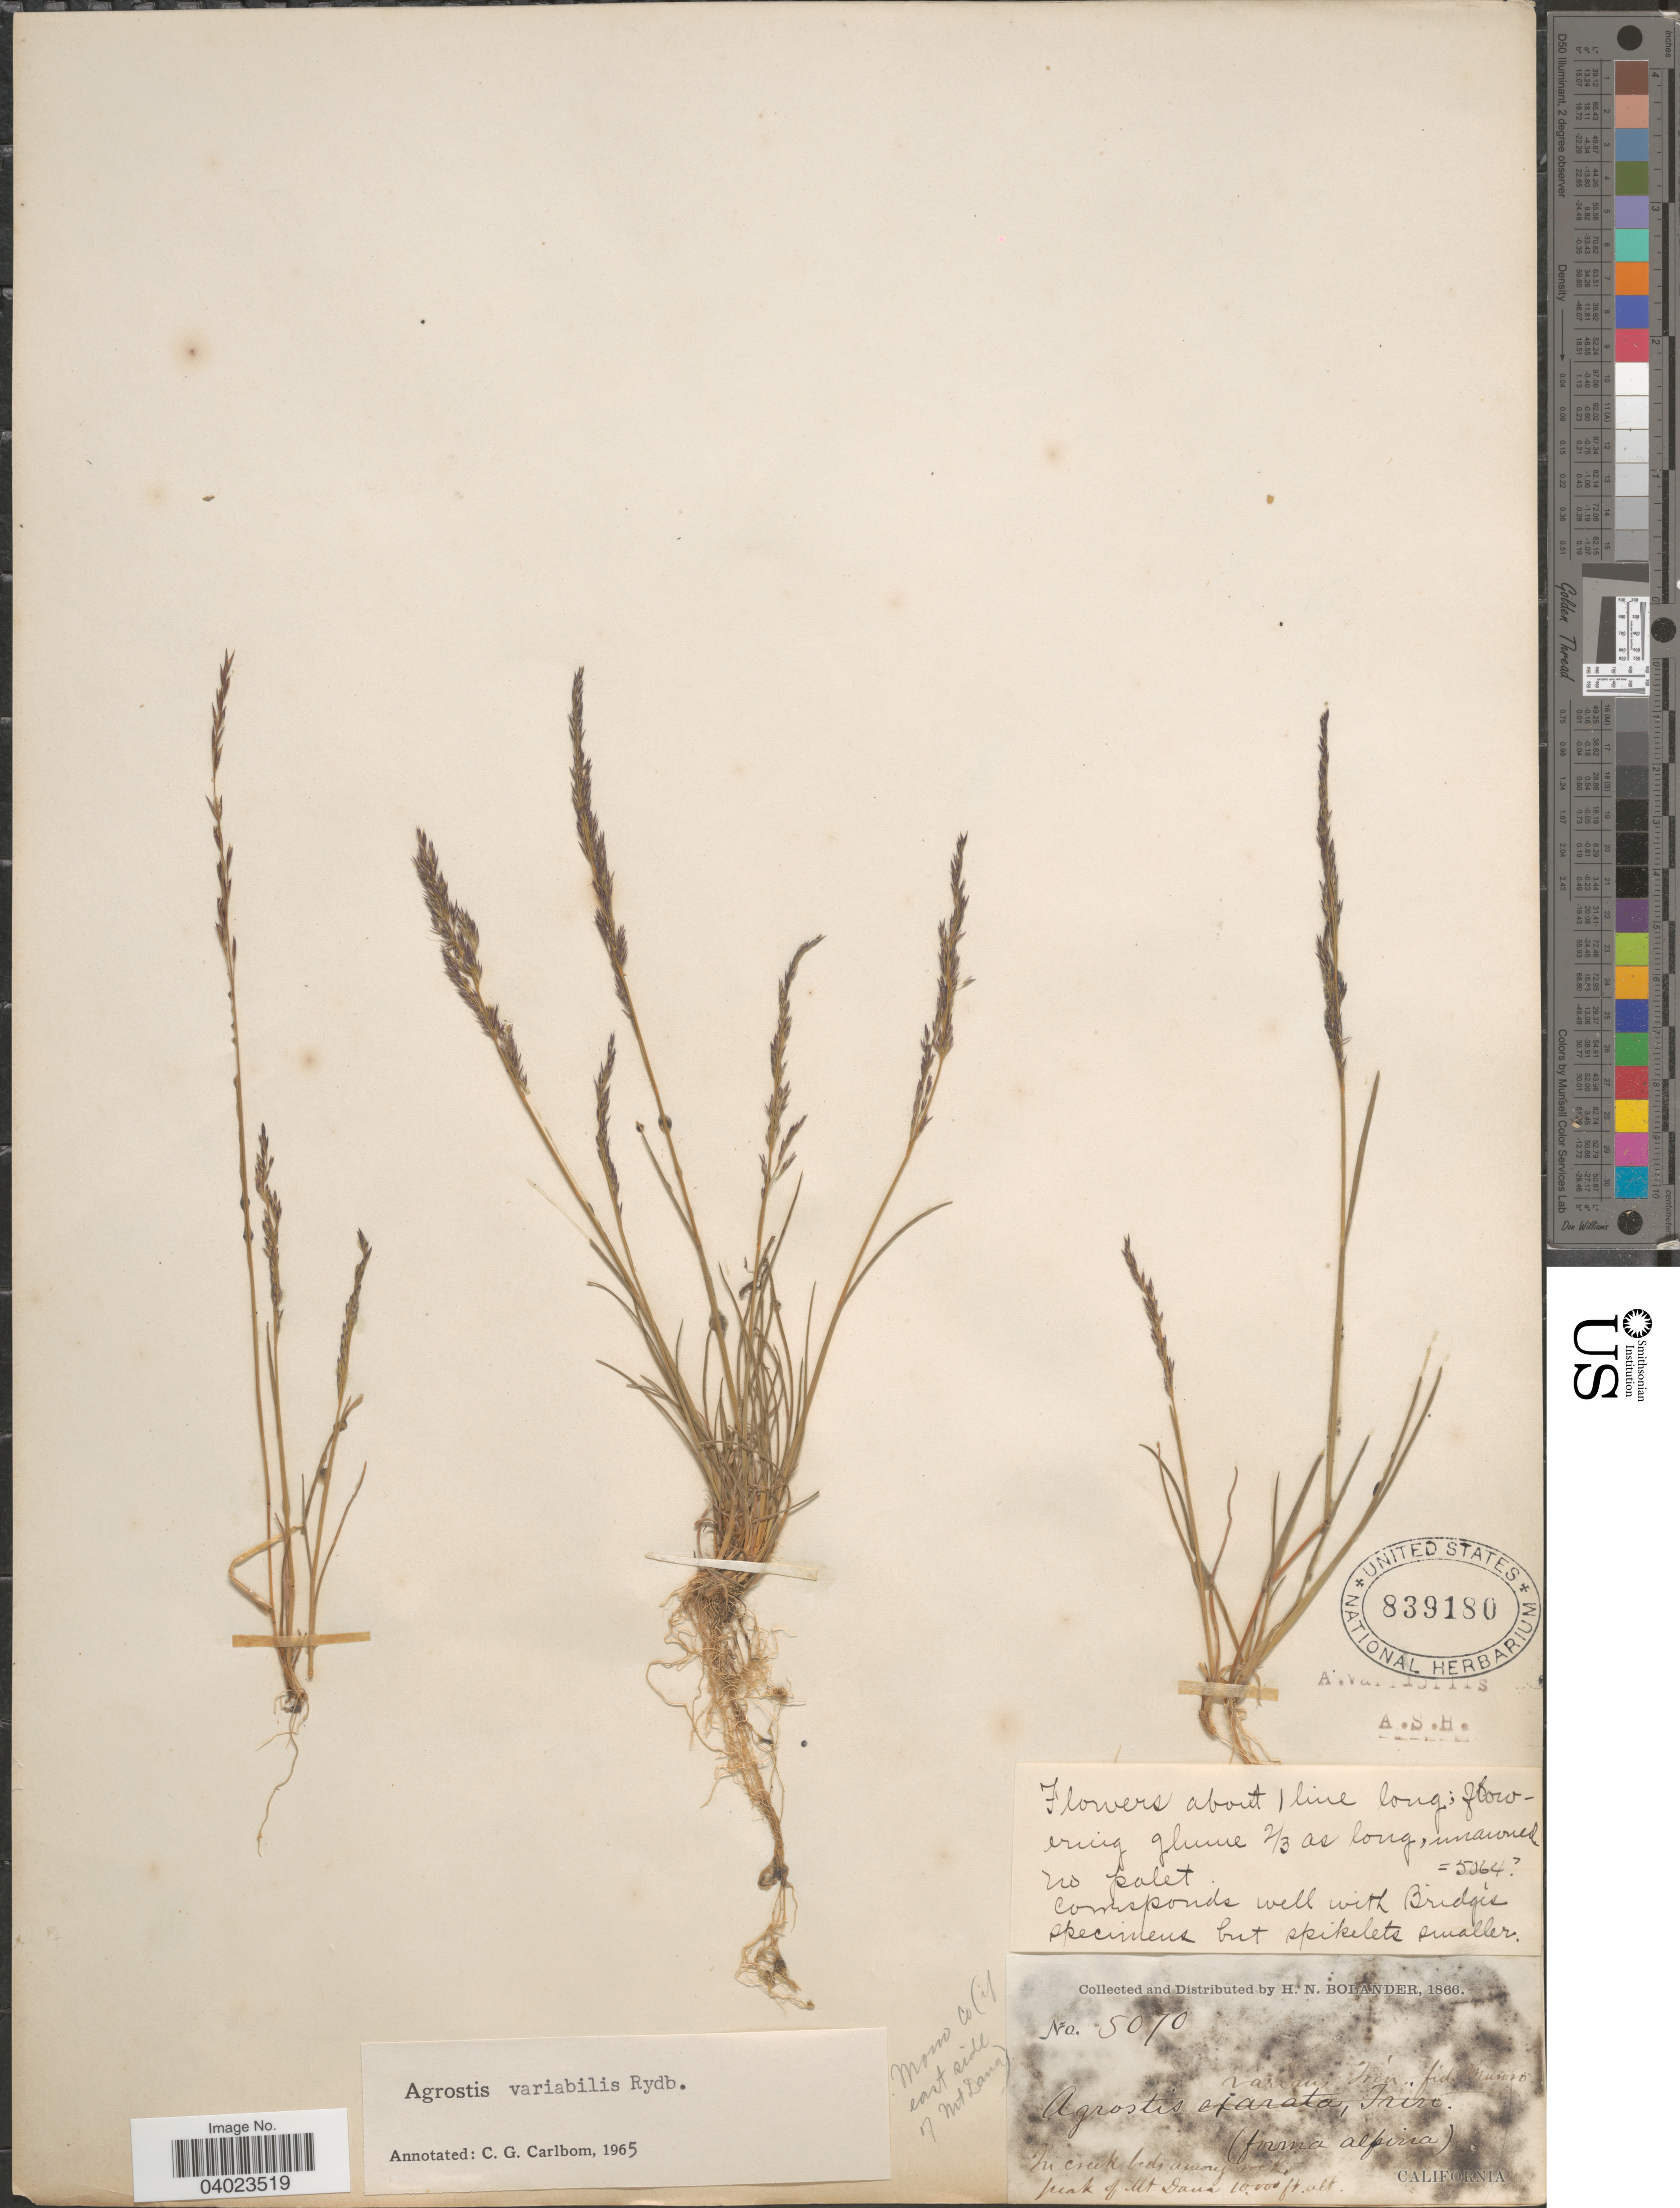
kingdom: Plantae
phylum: Tracheophyta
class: Liliopsida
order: Poales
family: Poaceae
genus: Agrostis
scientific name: Agrostis variabilis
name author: Rydb.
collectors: H. Bolander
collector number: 5070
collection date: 1866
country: United States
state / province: California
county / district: Mono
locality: Peak of Mt. Dana. Mono Co (if east side of Mt Dana).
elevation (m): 3048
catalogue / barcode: US 839180